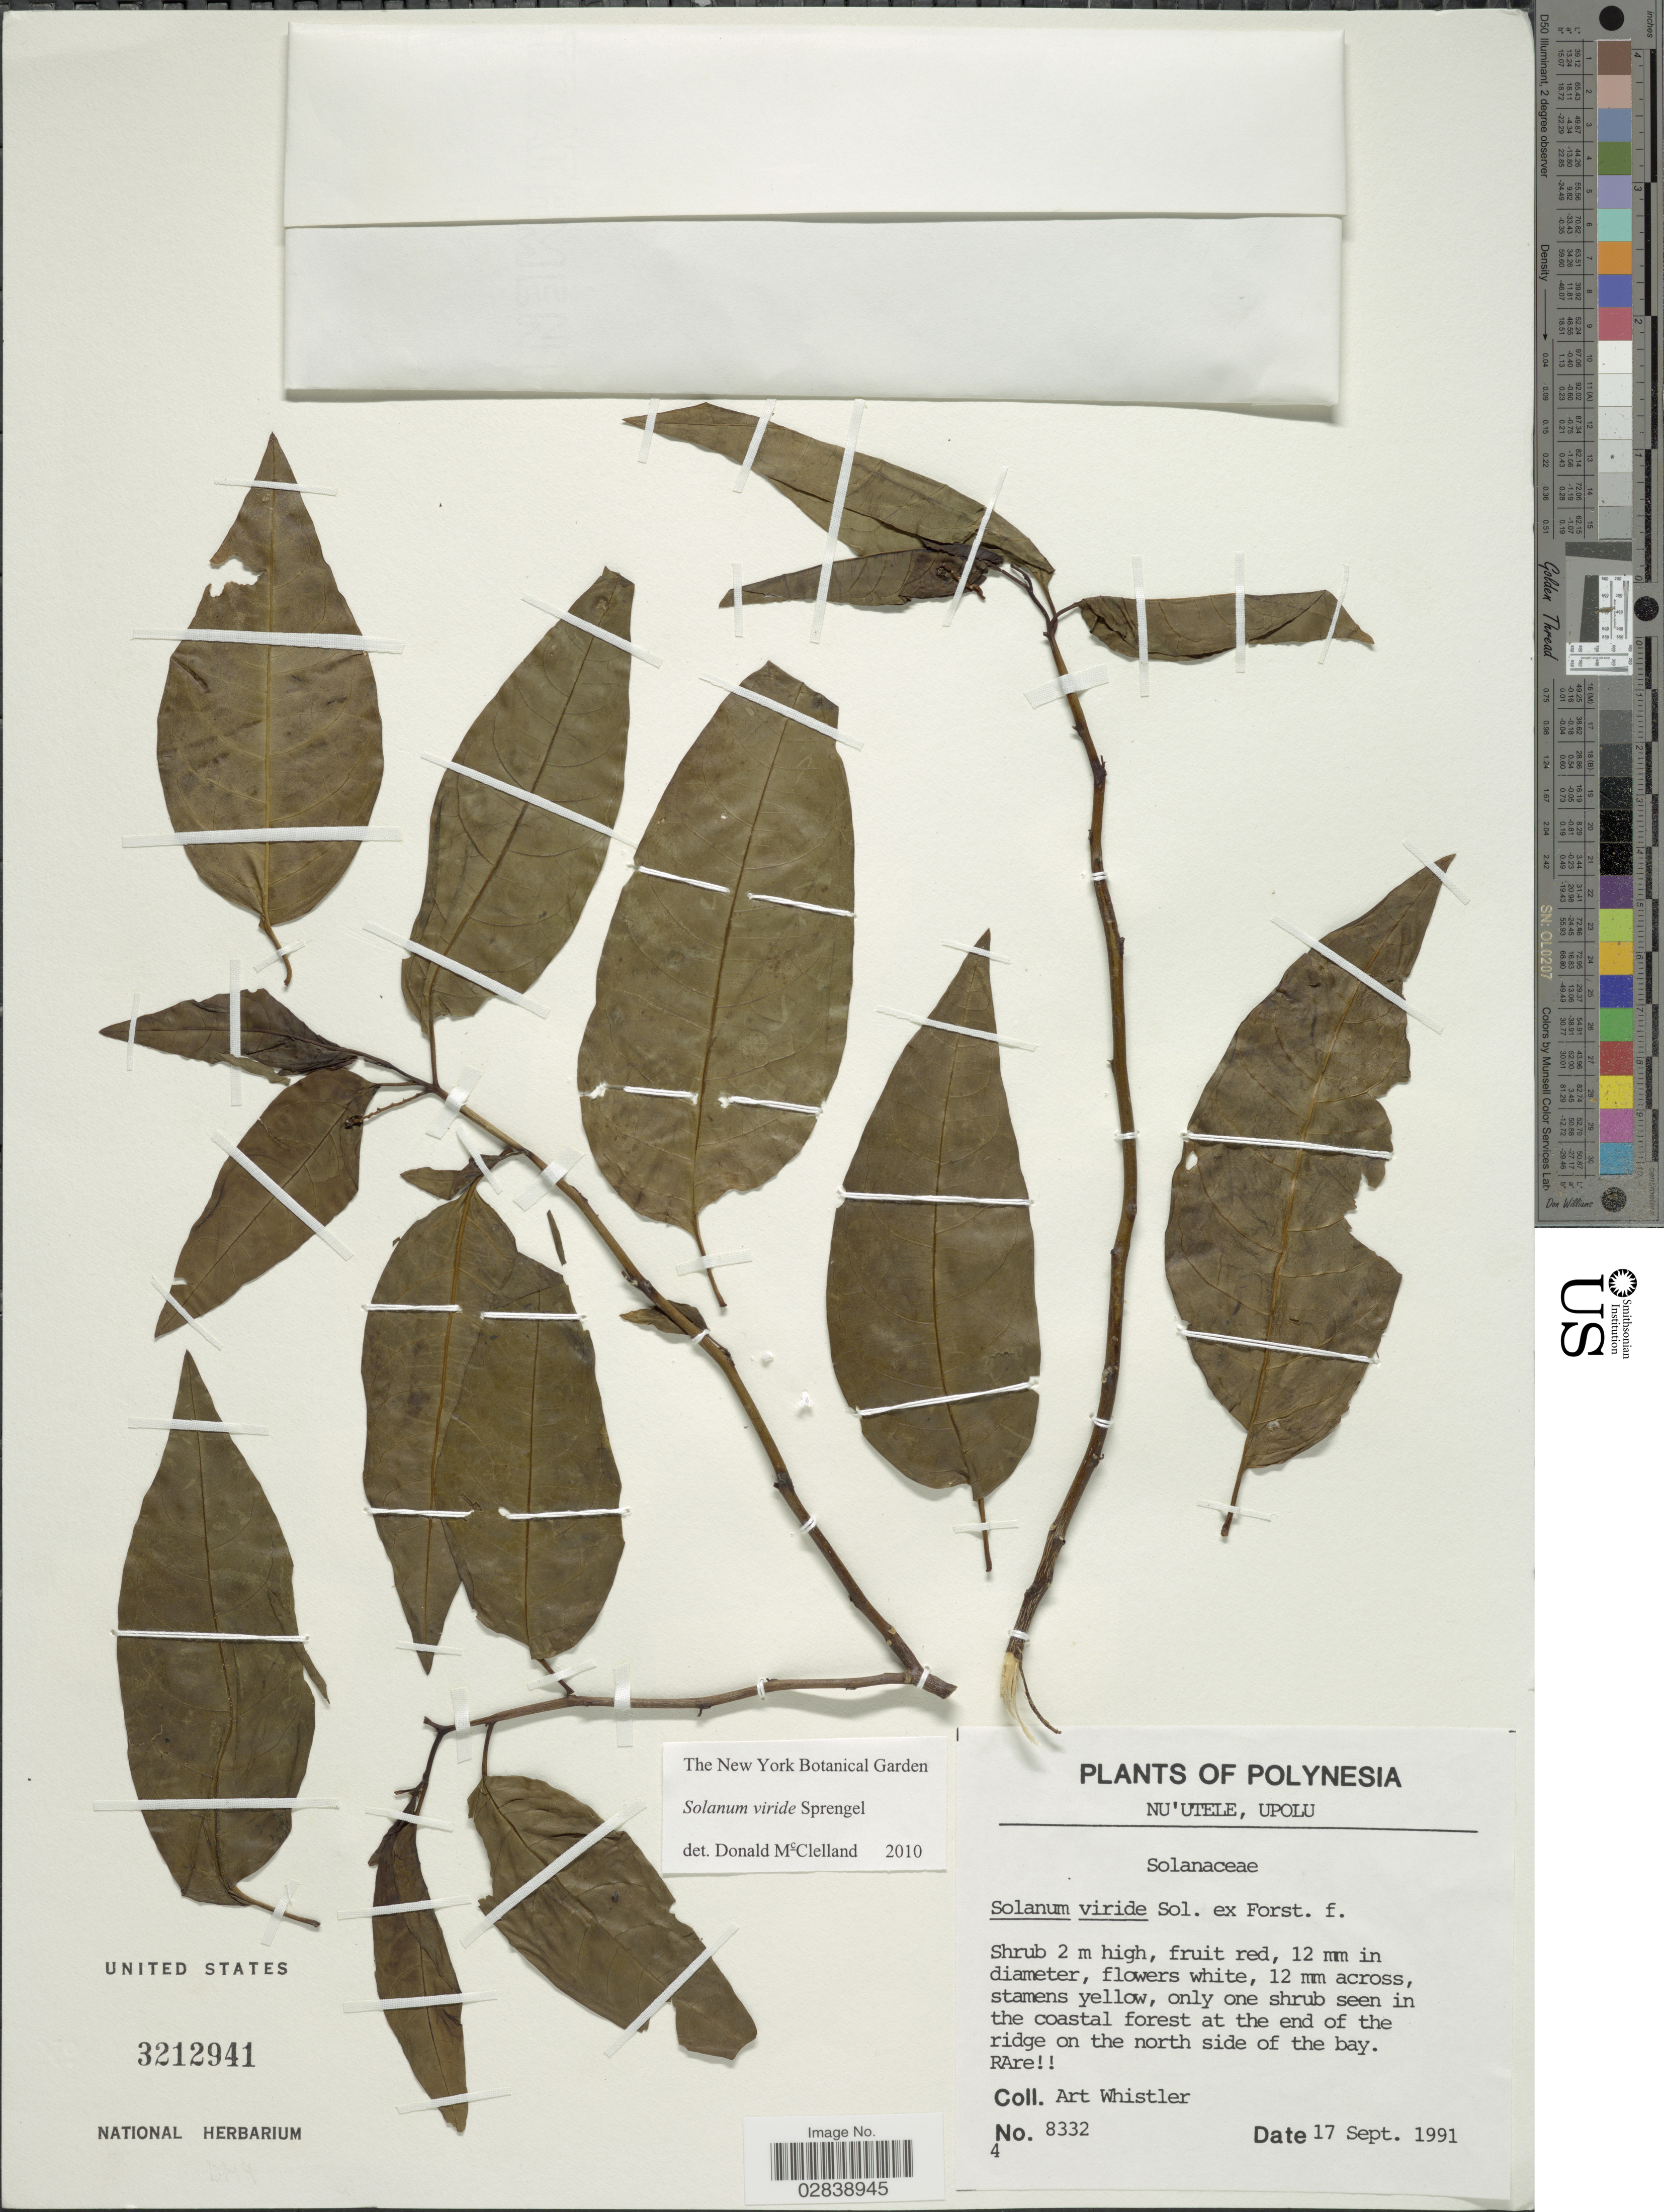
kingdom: Plantae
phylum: Tracheophyta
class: Magnoliopsida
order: Solanales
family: Solanaceae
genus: Solanum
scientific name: Solanum viride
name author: G. Forst. ex Spreng.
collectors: A. Whistler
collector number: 8332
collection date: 1991-09-17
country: Samoa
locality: Polynesia. Nu'utele, Upolu.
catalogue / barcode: US 3212941